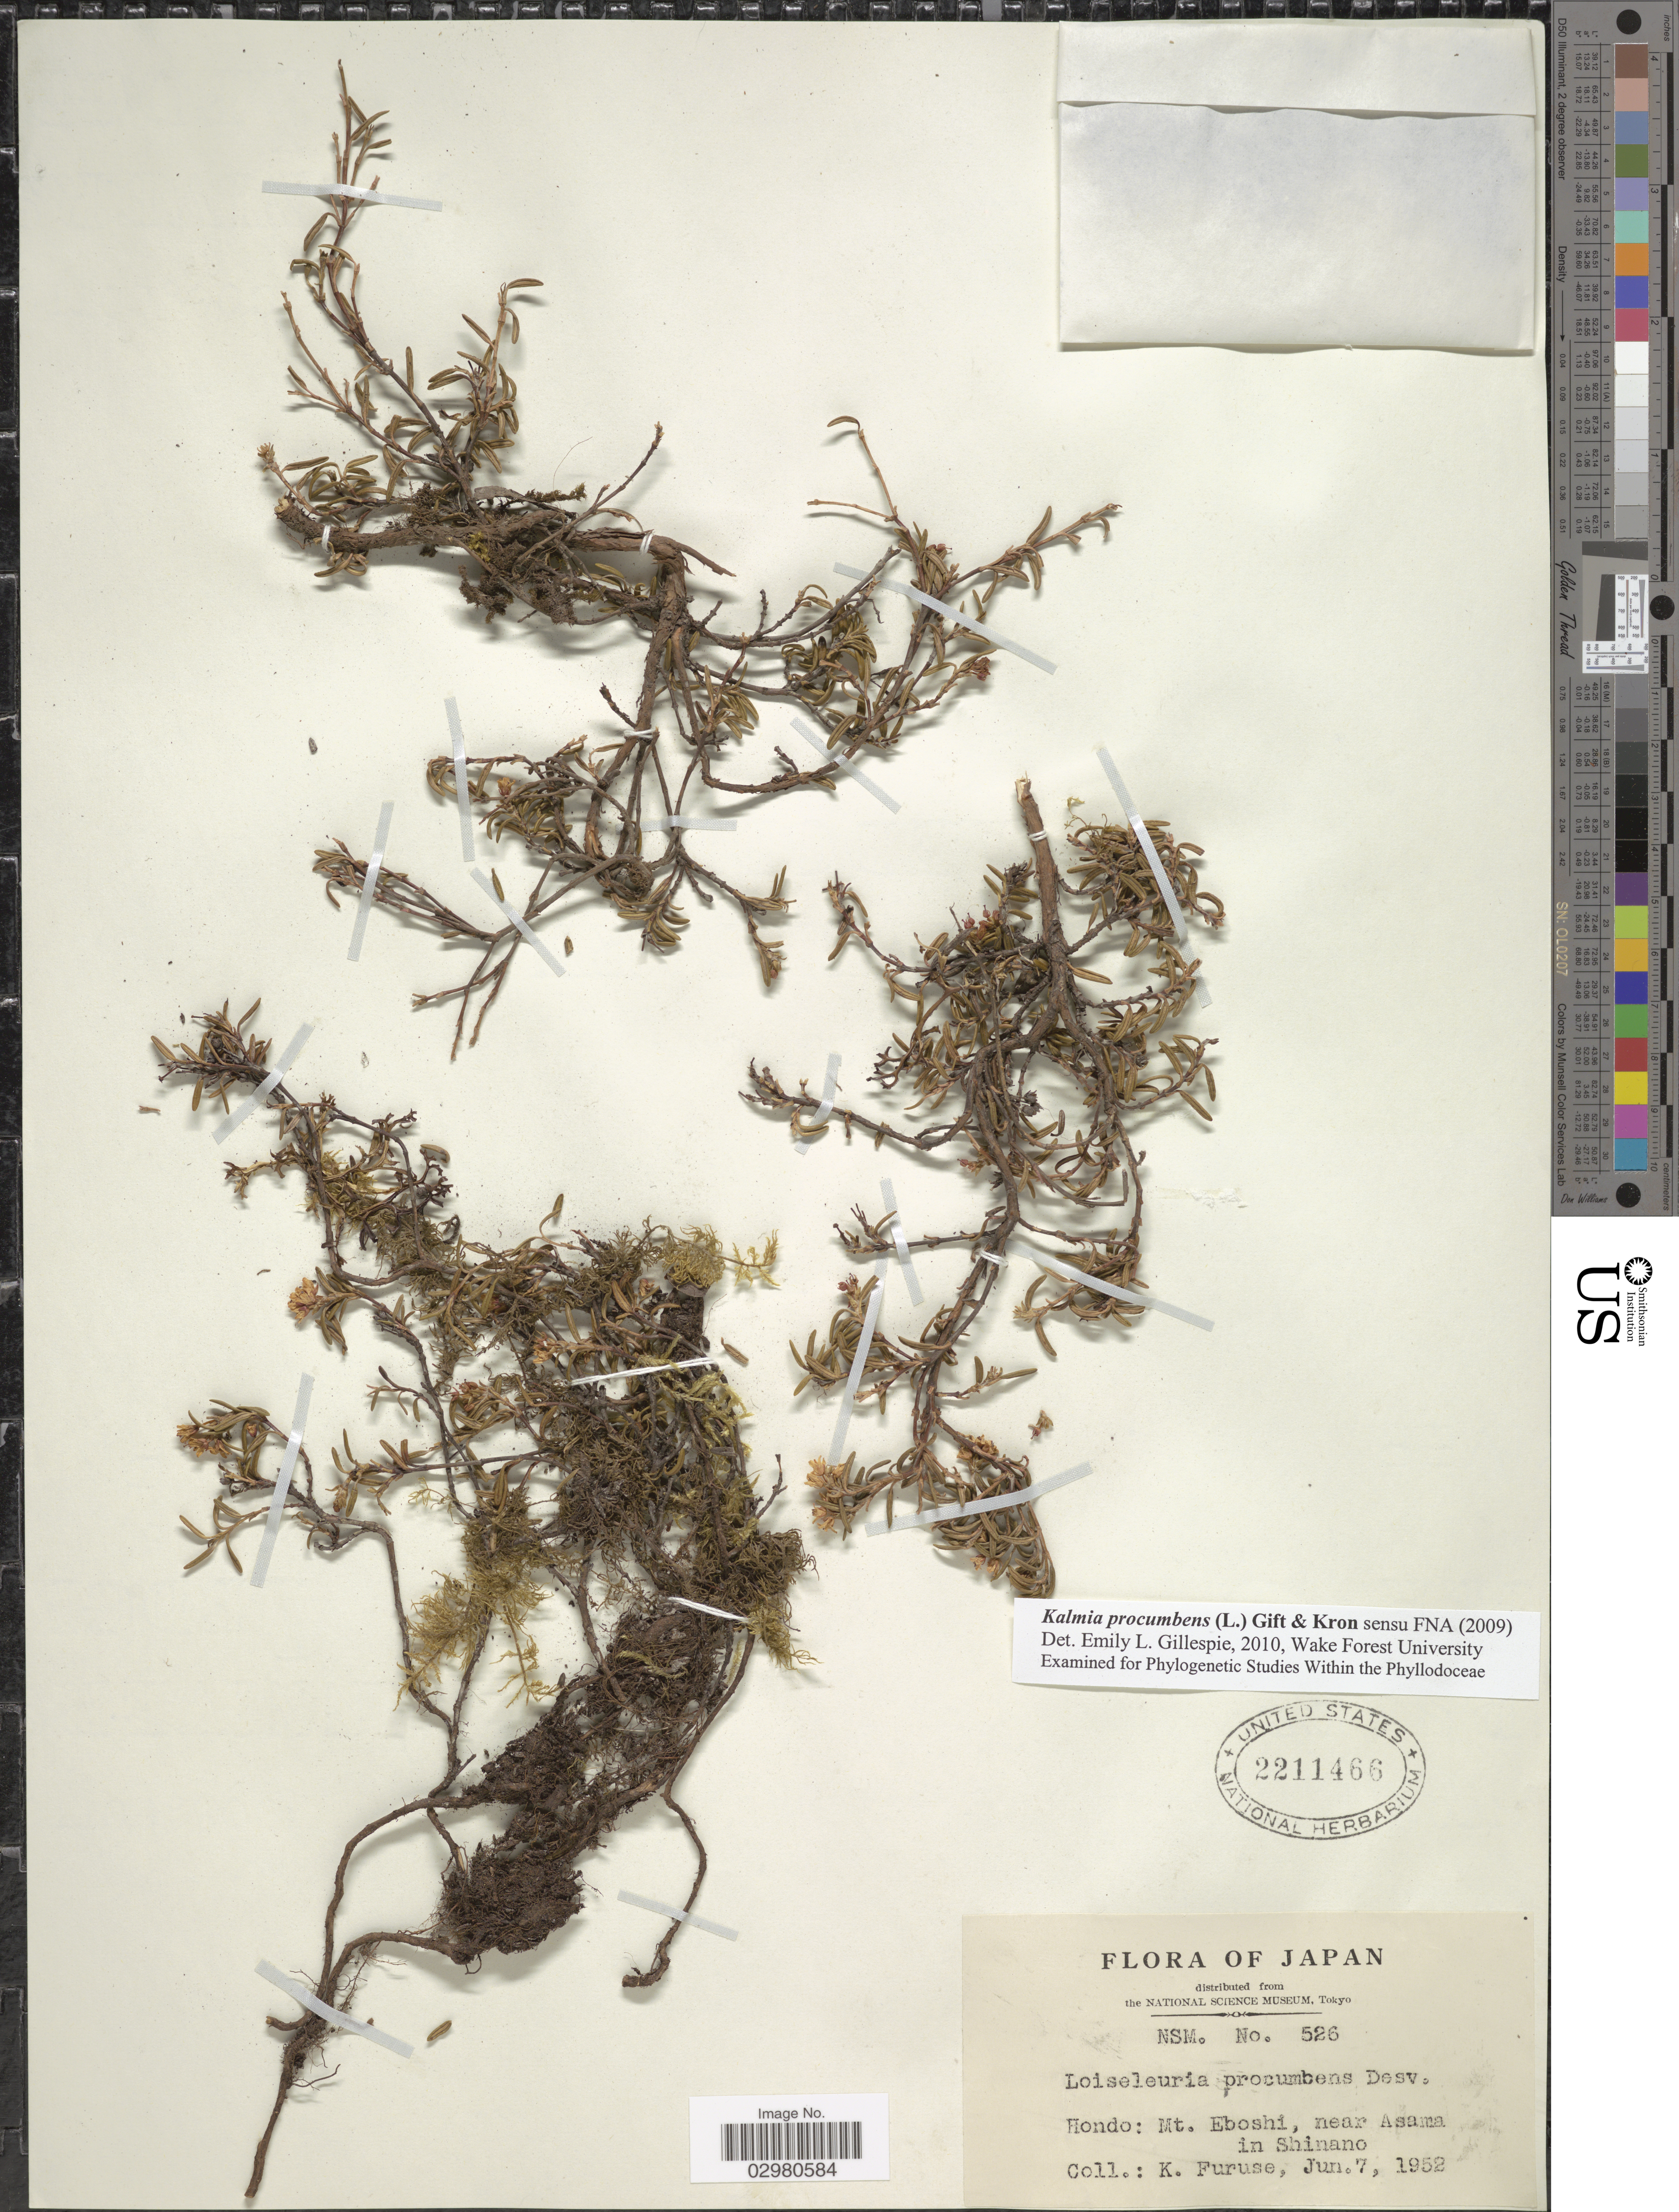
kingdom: Plantae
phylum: Tracheophyta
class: Magnoliopsida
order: Ericales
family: Ericaceae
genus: Loiseleuria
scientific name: Loiseleuria procumbens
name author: (L.) Desv.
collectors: K. Furuse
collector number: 526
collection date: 1952-06-07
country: Japan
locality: Hondo: Mt. Eboshi, near Asama in Shinano.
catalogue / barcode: US 2211466